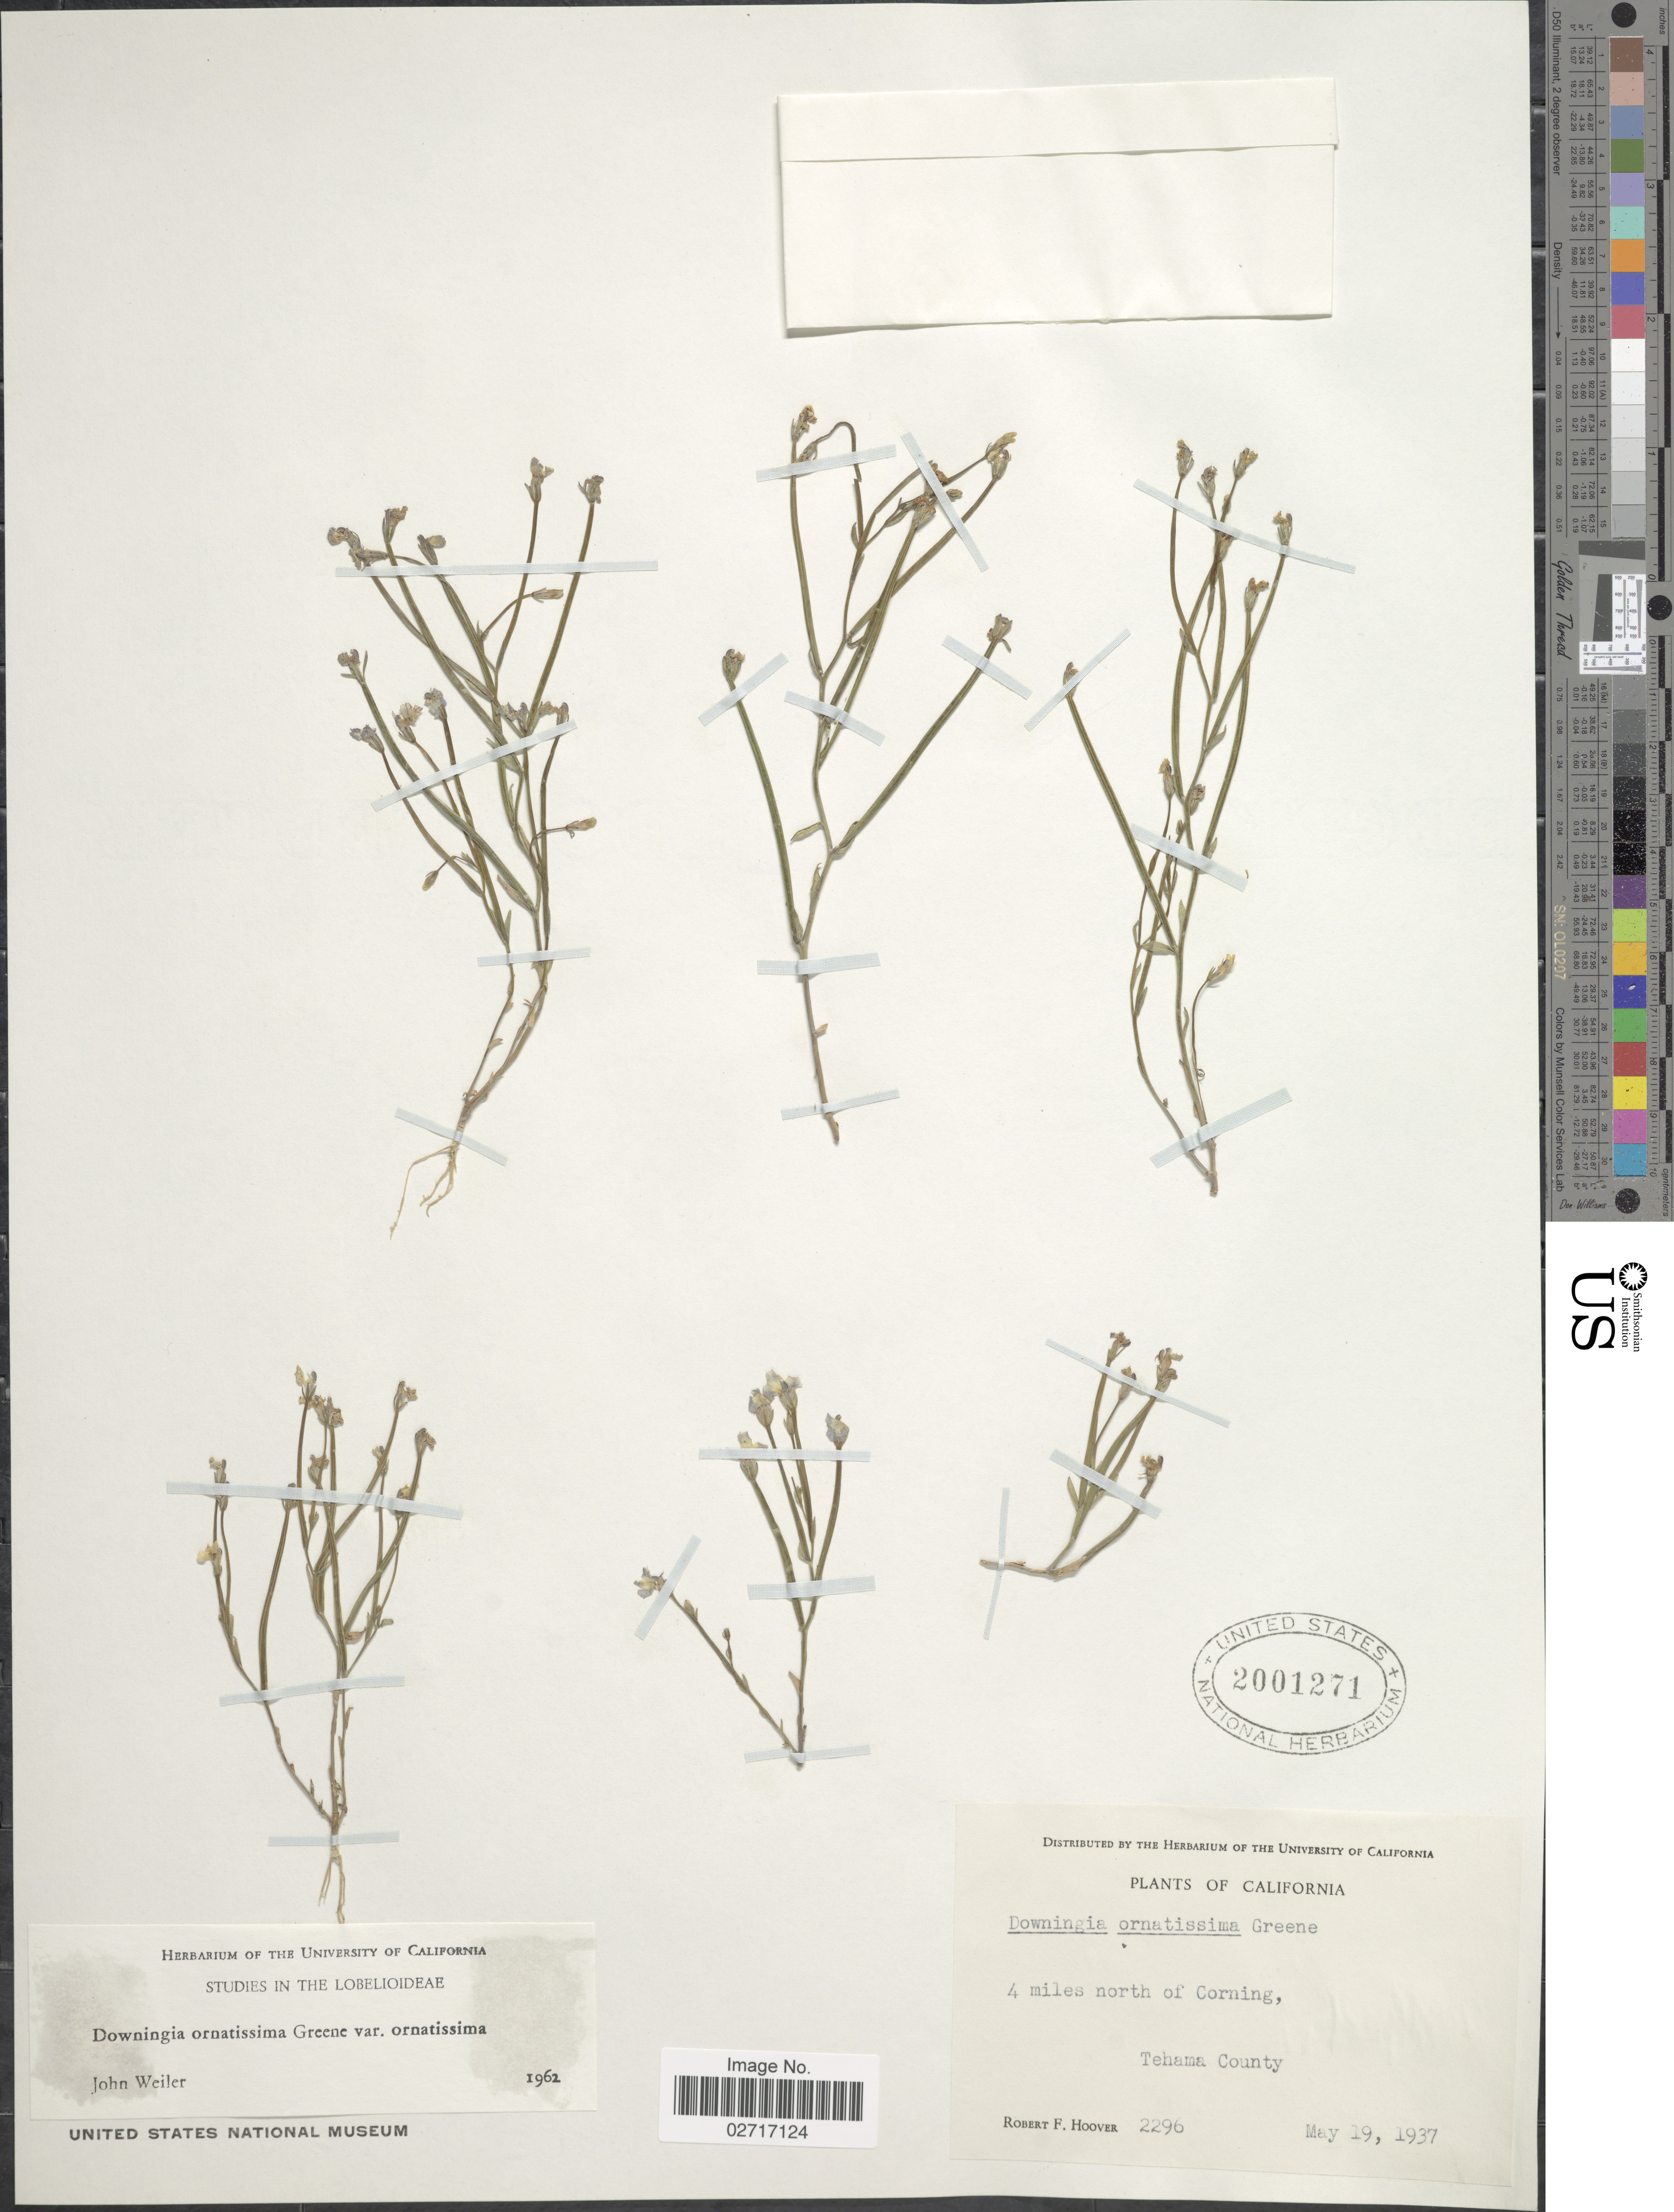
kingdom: Plantae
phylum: Tracheophyta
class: Magnoliopsida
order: Asterales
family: Campanulaceae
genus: Downingia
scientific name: Downingia ornatissima var. ornatissima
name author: Greene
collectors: R. F. Hoover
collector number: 2296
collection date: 1937-05-19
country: United States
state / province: California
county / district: Tehama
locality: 4 miles north of Corning, Tehama County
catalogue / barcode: US 2001271